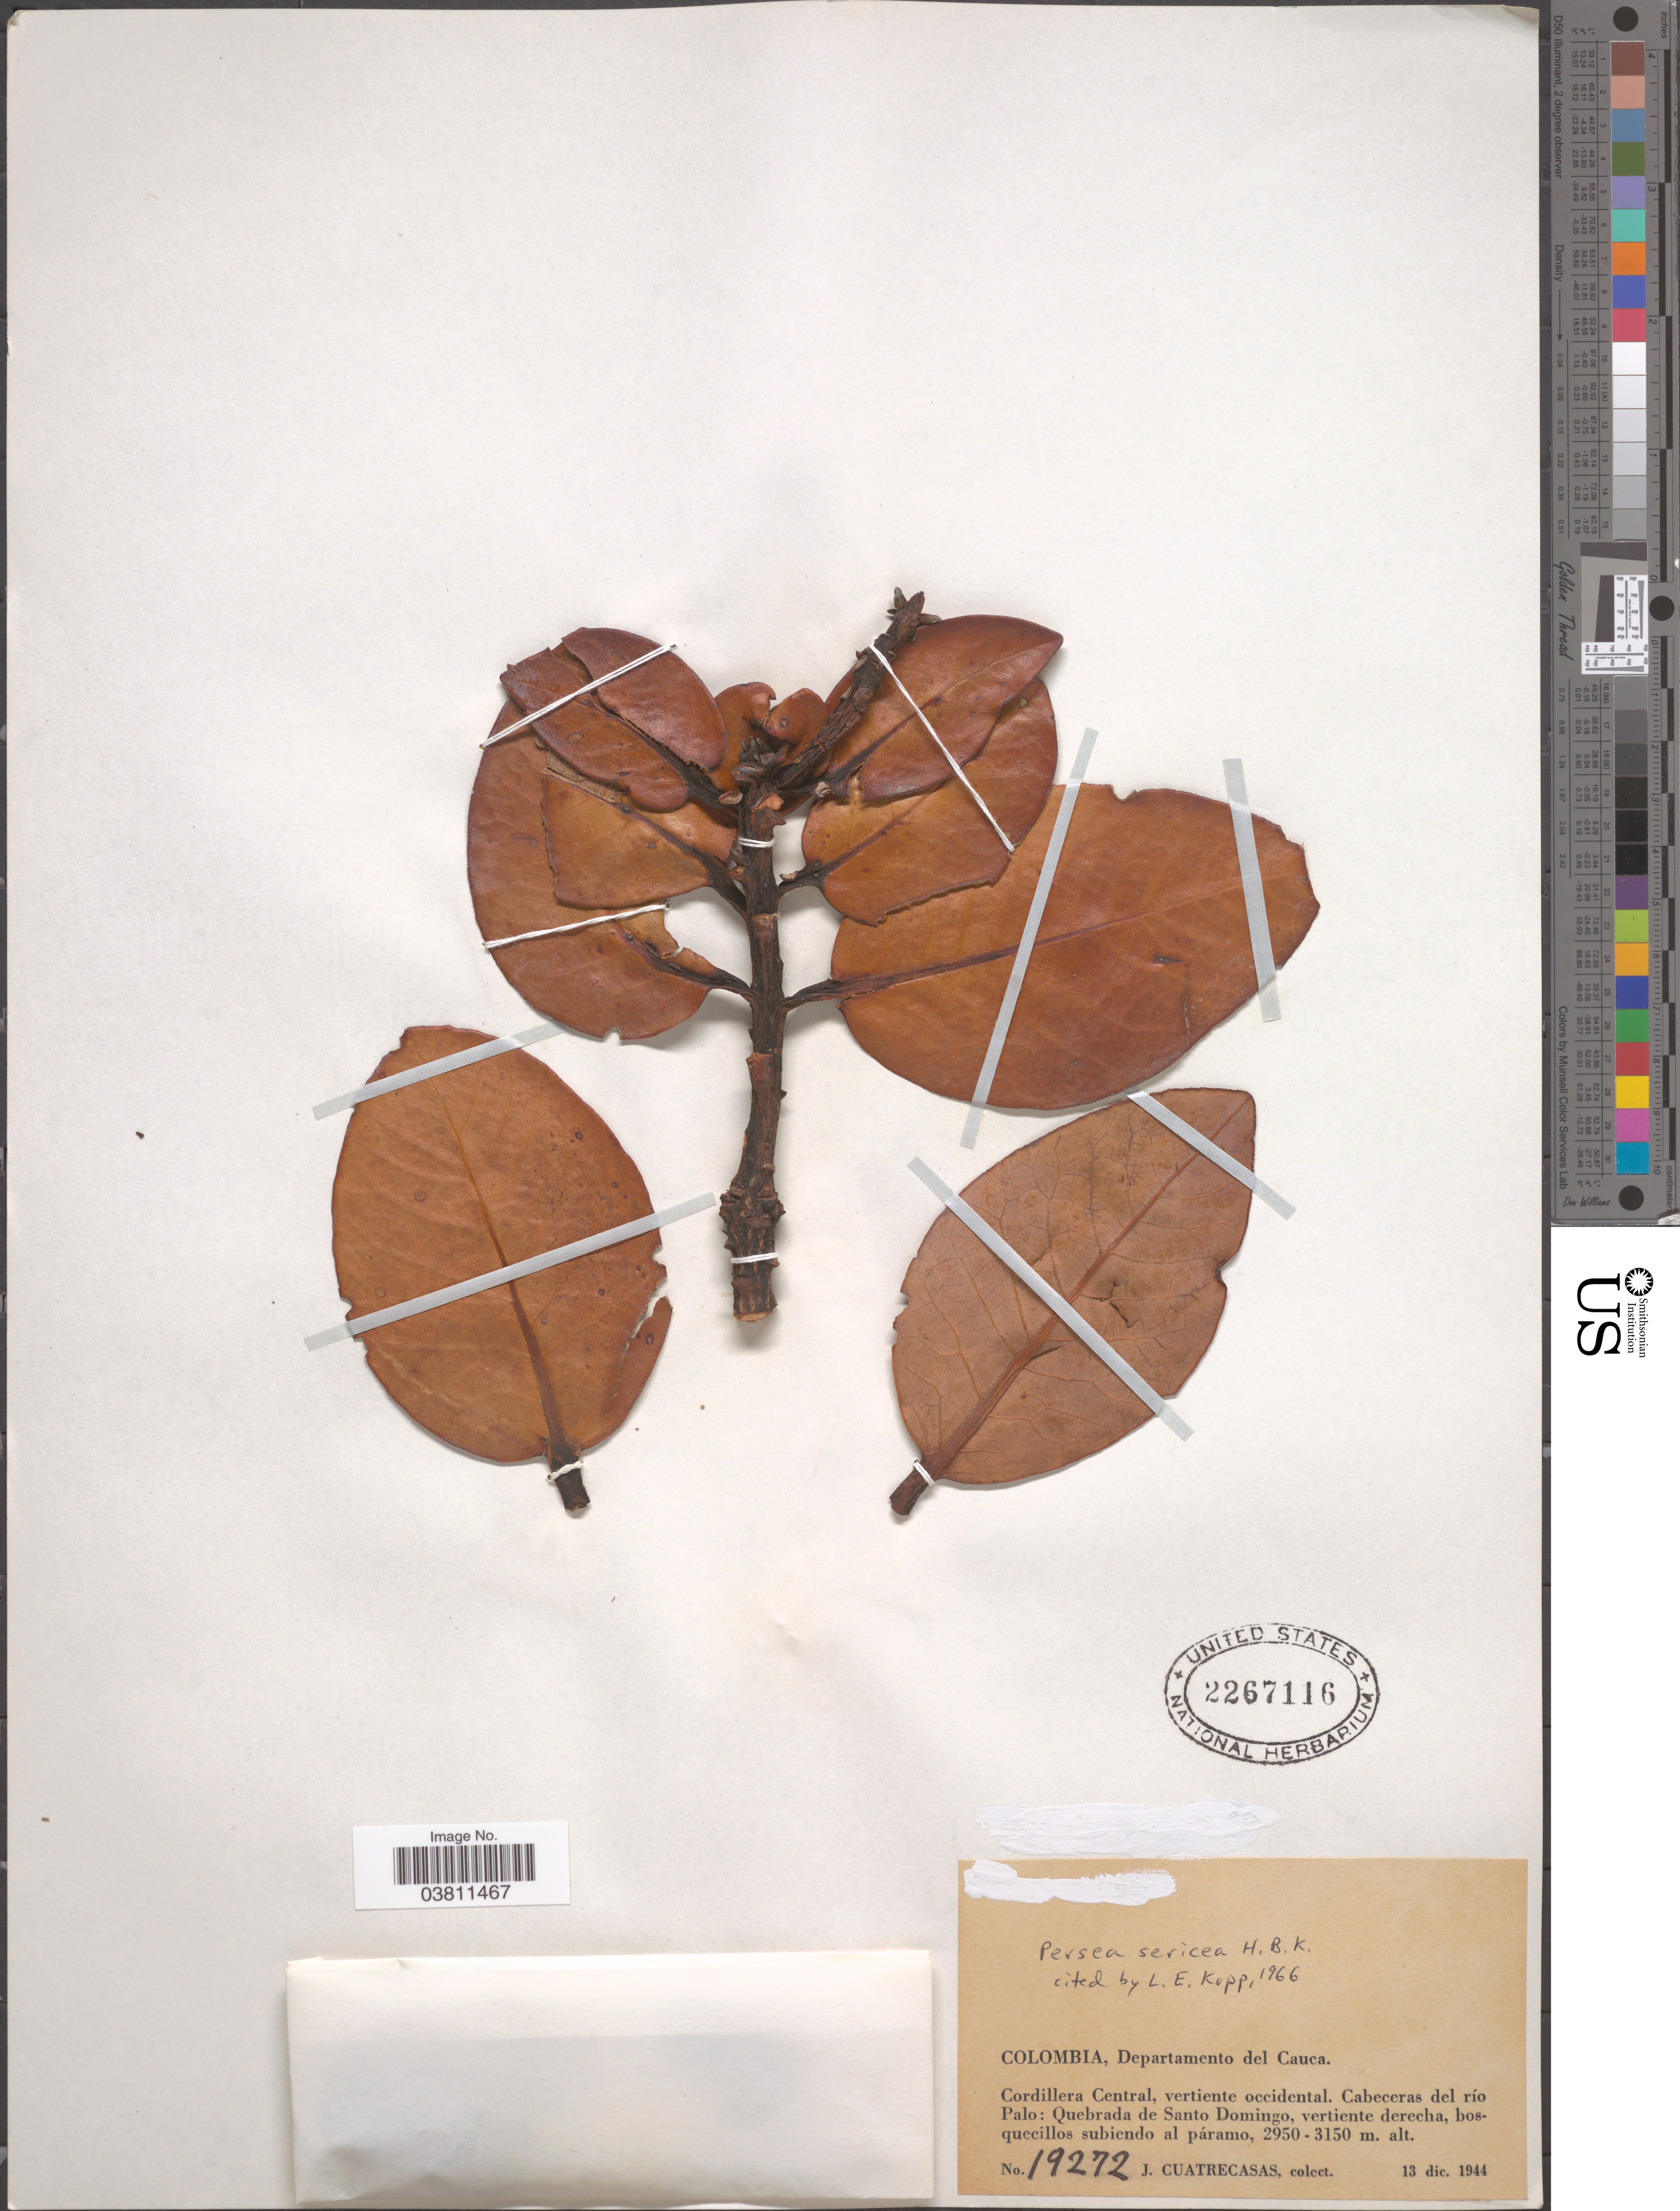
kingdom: Plantae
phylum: Tracheophyta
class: Magnoliopsida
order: Laurales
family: Lauraceae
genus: Persea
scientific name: Persea sericea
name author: Kunth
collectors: J. Cuatrecasas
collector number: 19272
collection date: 1944-12-13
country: Colombia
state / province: Cauca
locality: Departamento del Cauca. Cordillera Central, vertiente occidental. Cabeceras del río Palo: Quebrada de Santo Domingo, vertiente derecha, bosquecillos subiendo al páramo.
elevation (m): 2950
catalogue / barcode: US 2267116